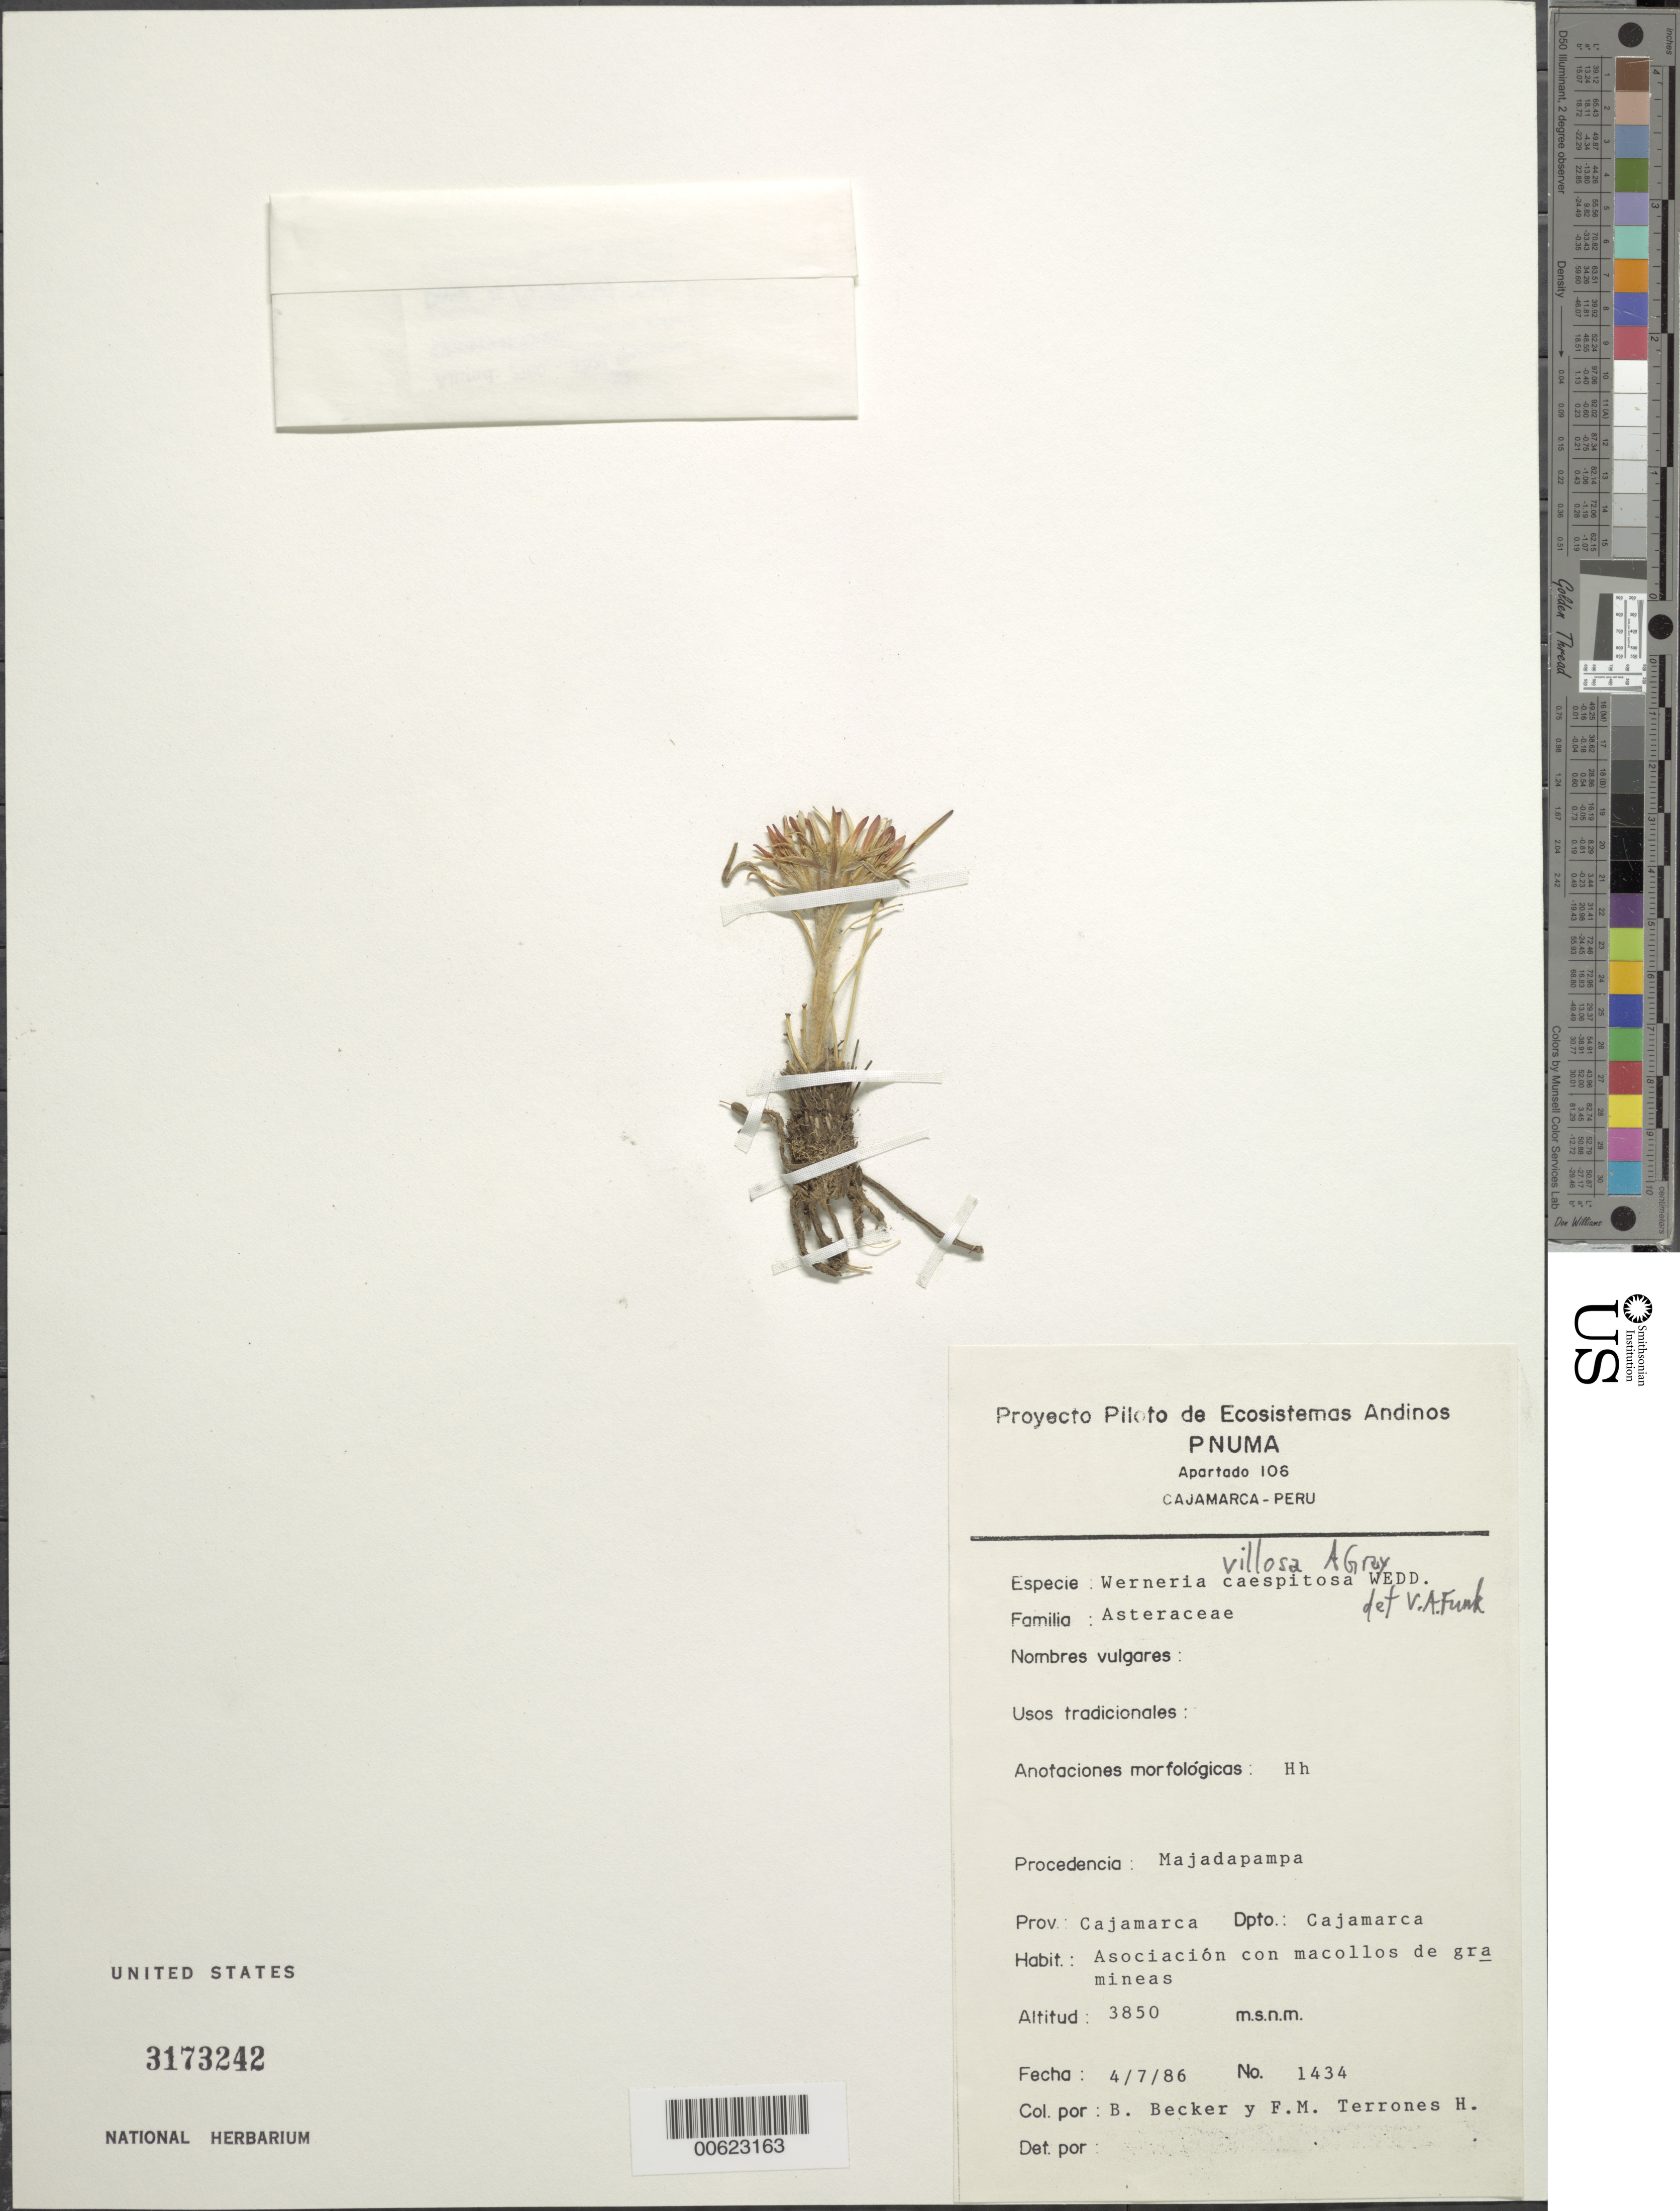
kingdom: Plantae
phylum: Tracheophyta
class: Magnoliopsida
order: Asterales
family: Asteraceae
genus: Werneria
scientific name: Werneria villosa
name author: A. Gray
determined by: Funk, Vicki A., (BOT), Smithsonian Institution - National Museum of Natural History (UNITED STATES)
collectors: T. Feuerer & F. M. Terrones H.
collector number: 1434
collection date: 1986-07-04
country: Peru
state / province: Cajamarca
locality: Depto. Cajamarca: Majadapampa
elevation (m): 3850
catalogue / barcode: US 3173242